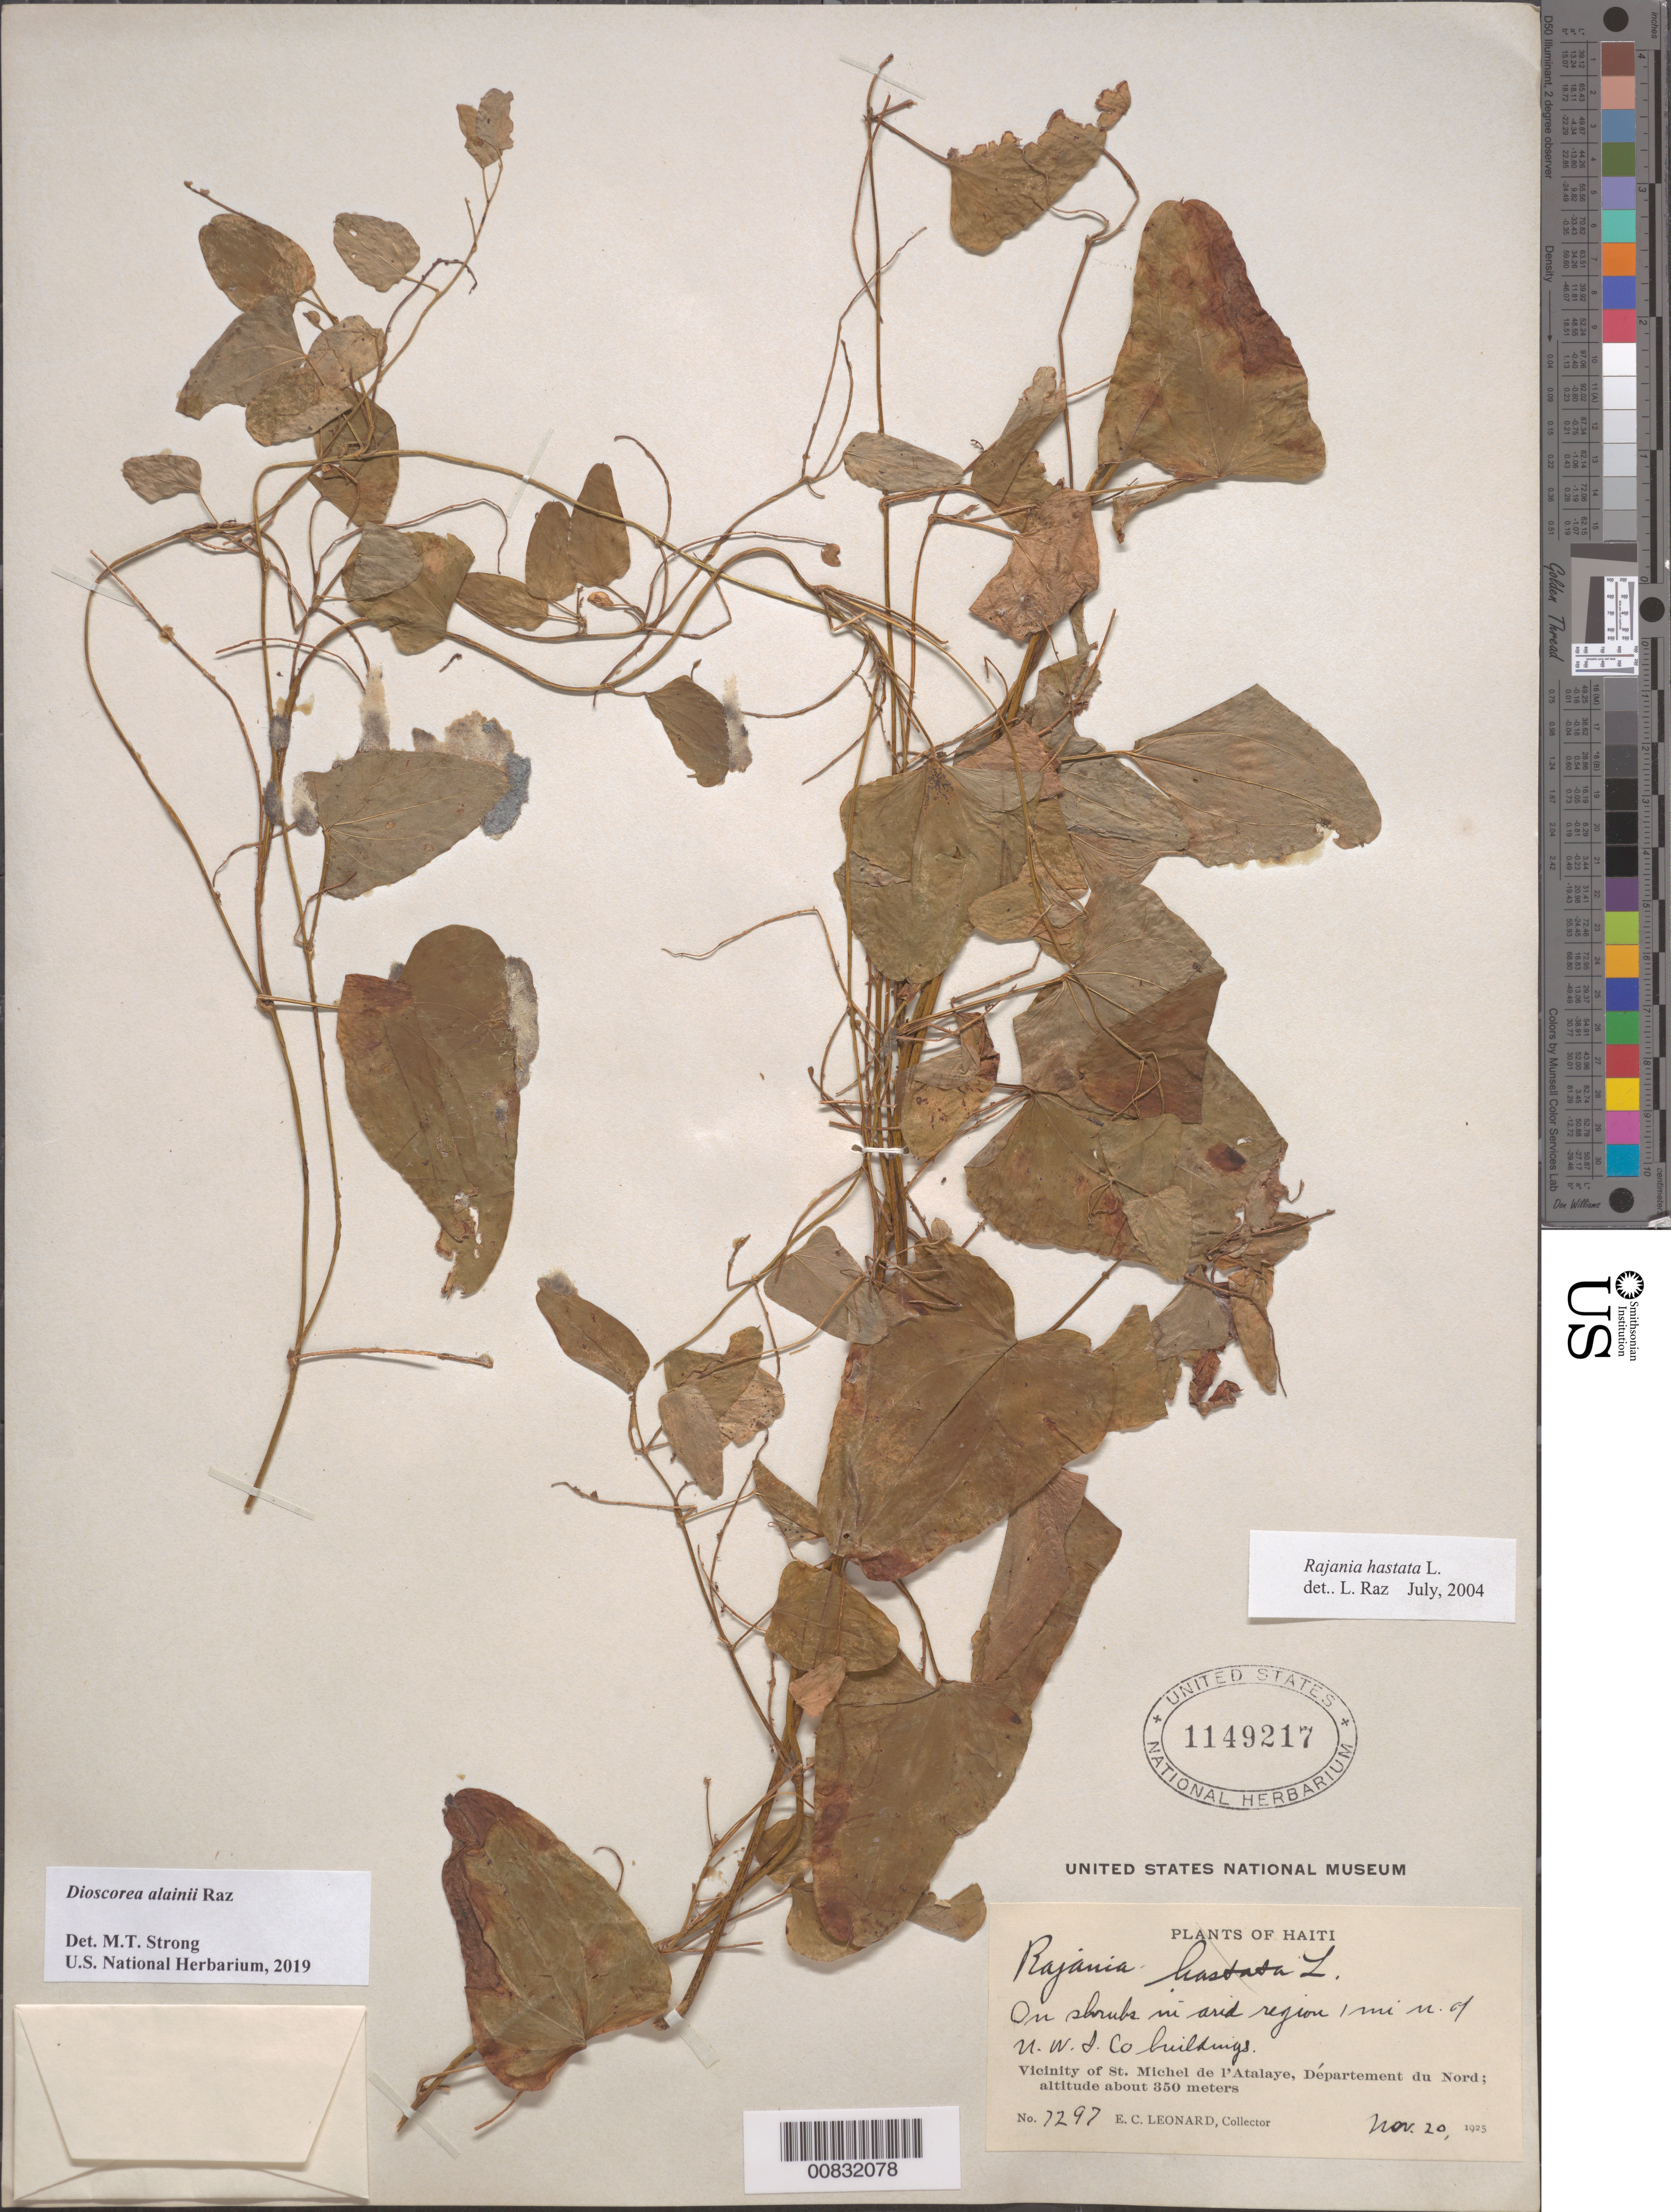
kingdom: Plantae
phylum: Tracheophyta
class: Liliopsida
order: Dioscoreales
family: Dioscoreaceae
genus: Dioscorea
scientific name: Dioscorea alainii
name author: Raz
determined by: Strong, M. T., (US), Smithsonian Institution - National Museum of Natural History (UNITED STATES)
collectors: E. C. Leonard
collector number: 7297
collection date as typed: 20 Nov 1925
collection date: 1925-11-20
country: Haiti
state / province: Nord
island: Hispaniola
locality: Vicinity of St. Michel de l'Atalaye. 1 mi. N of U.W.I. Co. buildings.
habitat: On shrubs in arid region.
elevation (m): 350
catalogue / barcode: US 1149217